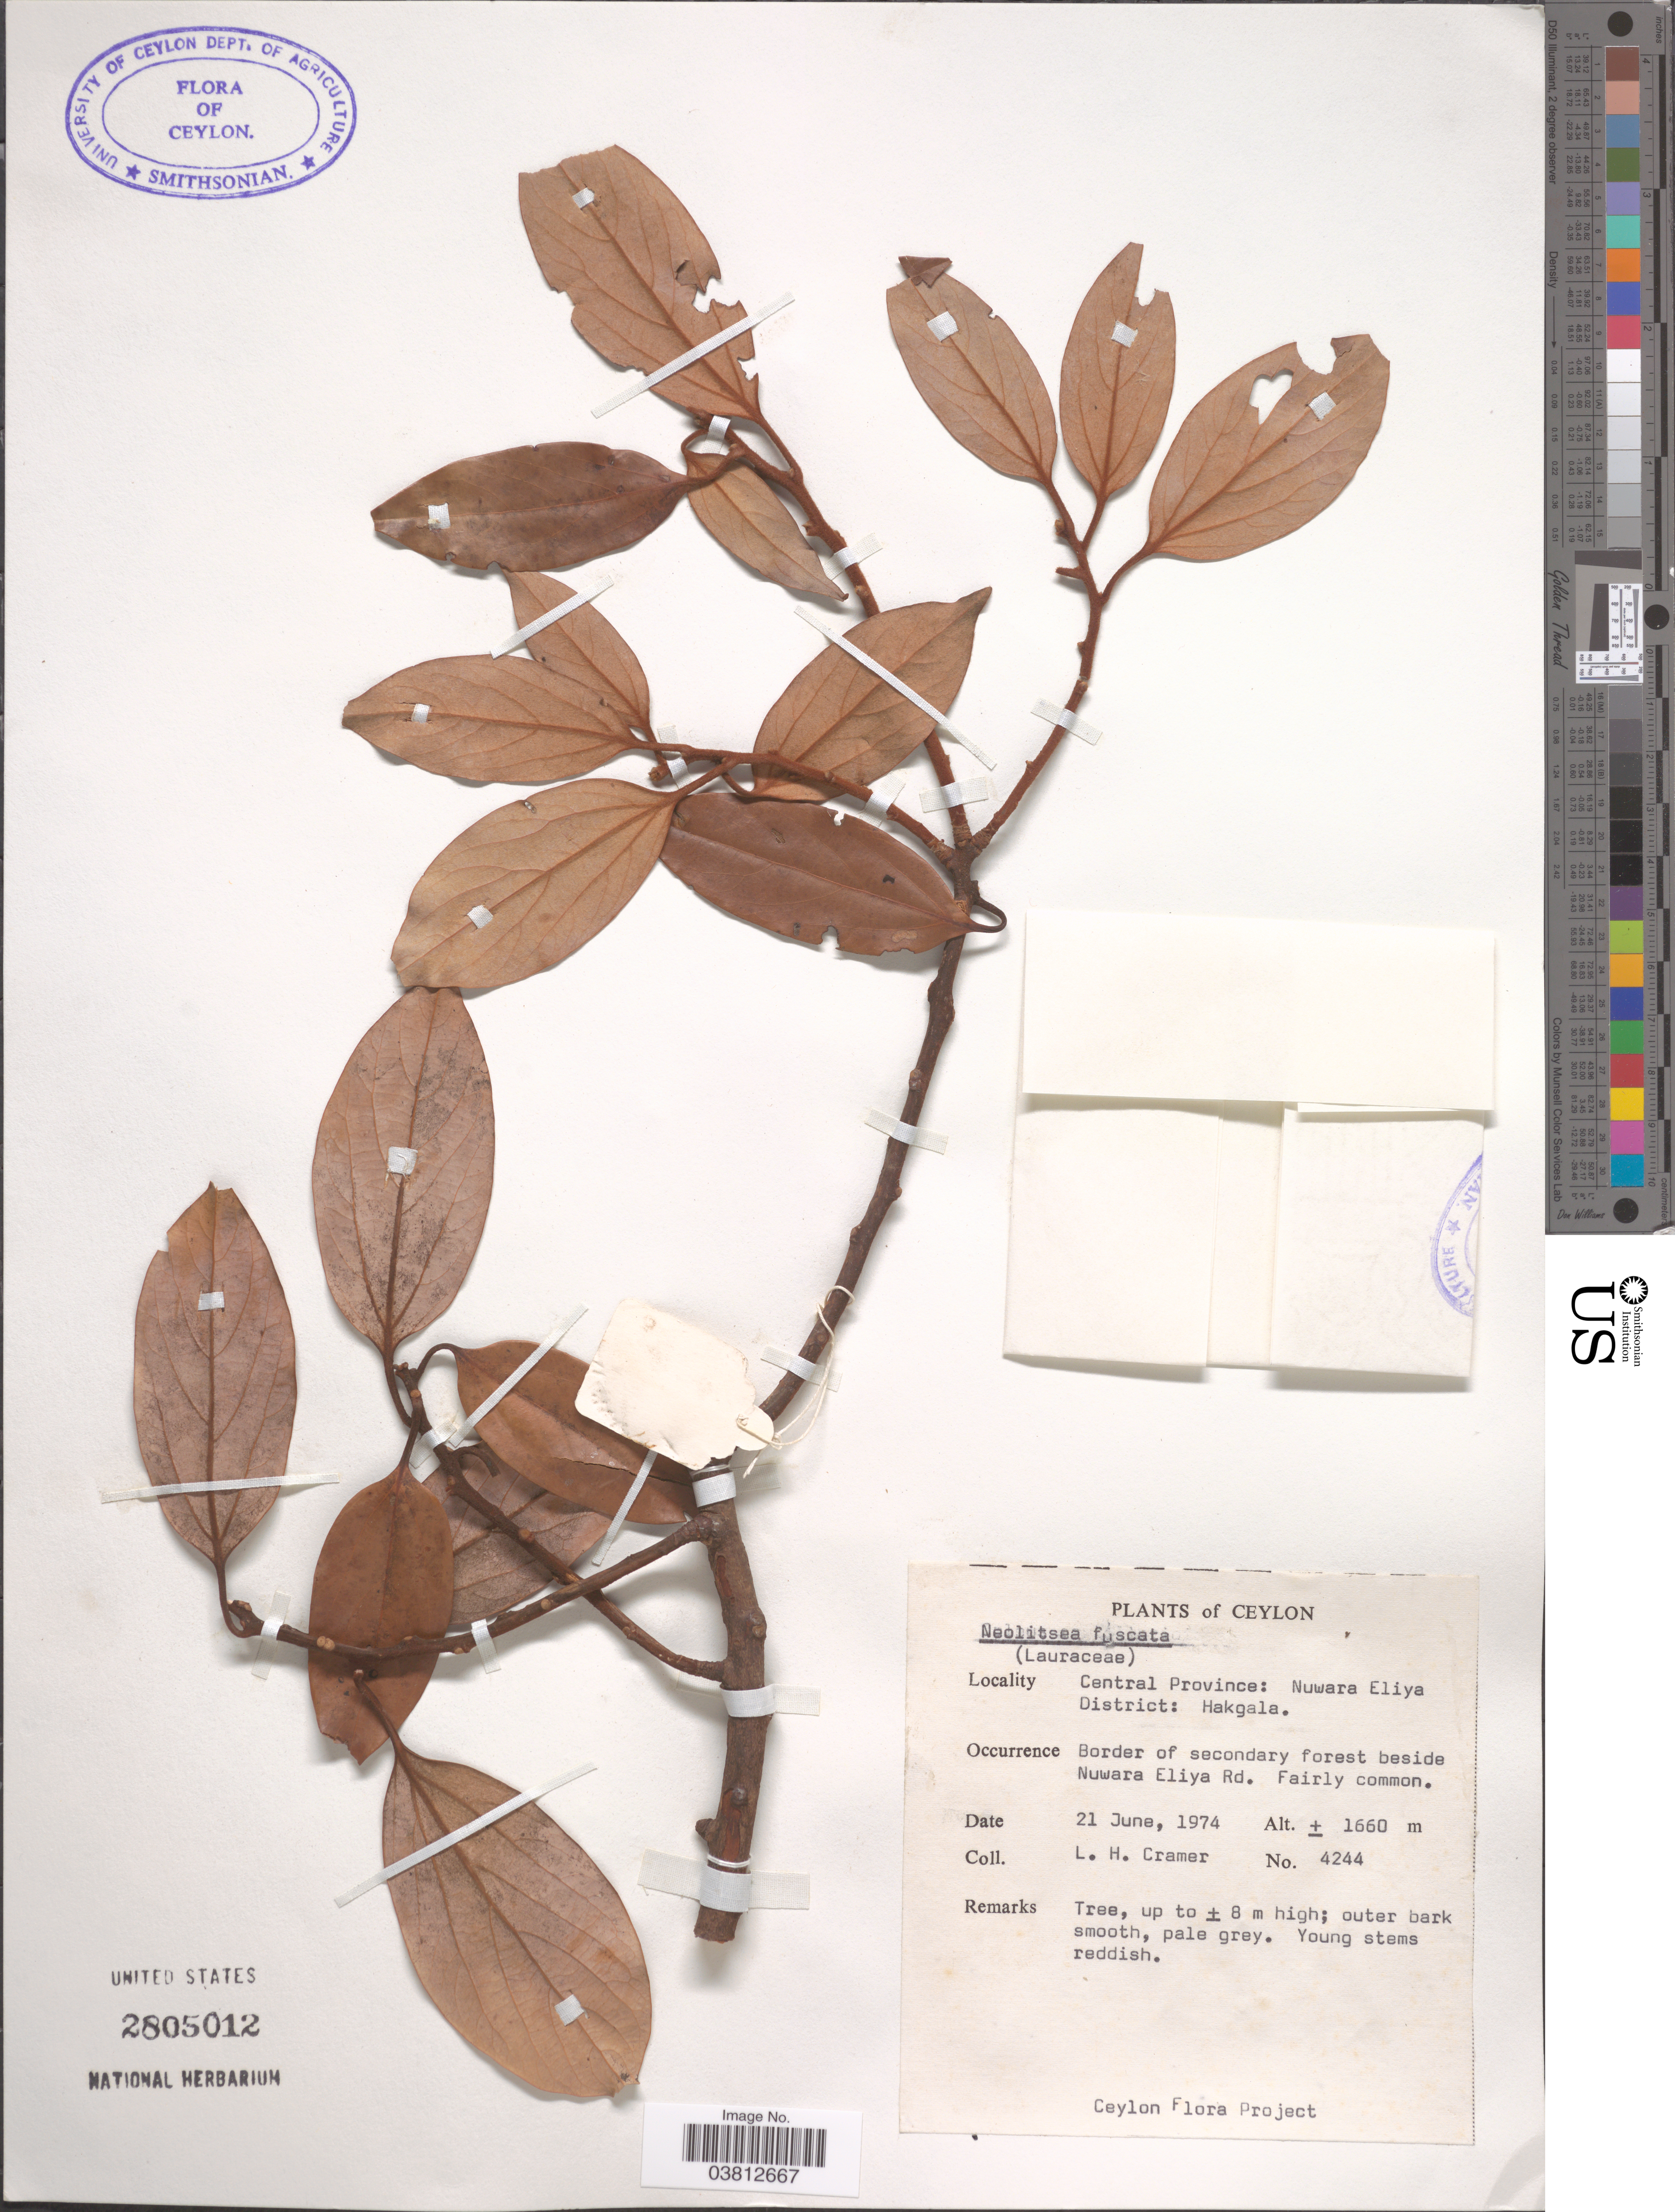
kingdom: Plantae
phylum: Tracheophyta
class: Magnoliopsida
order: Laurales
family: Lauraceae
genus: Neolitsea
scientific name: Neolitsea fuscata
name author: (Thwaites) Alston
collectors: L. H. Cramer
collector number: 4244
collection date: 1974-06-21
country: Sri Lanka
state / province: Central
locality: Ceylon. Central Province; Nuwara Eliya District: Hakgala. Border of secondary forest beside Nuwara Eliya Rd.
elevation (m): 1660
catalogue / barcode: US 2805012